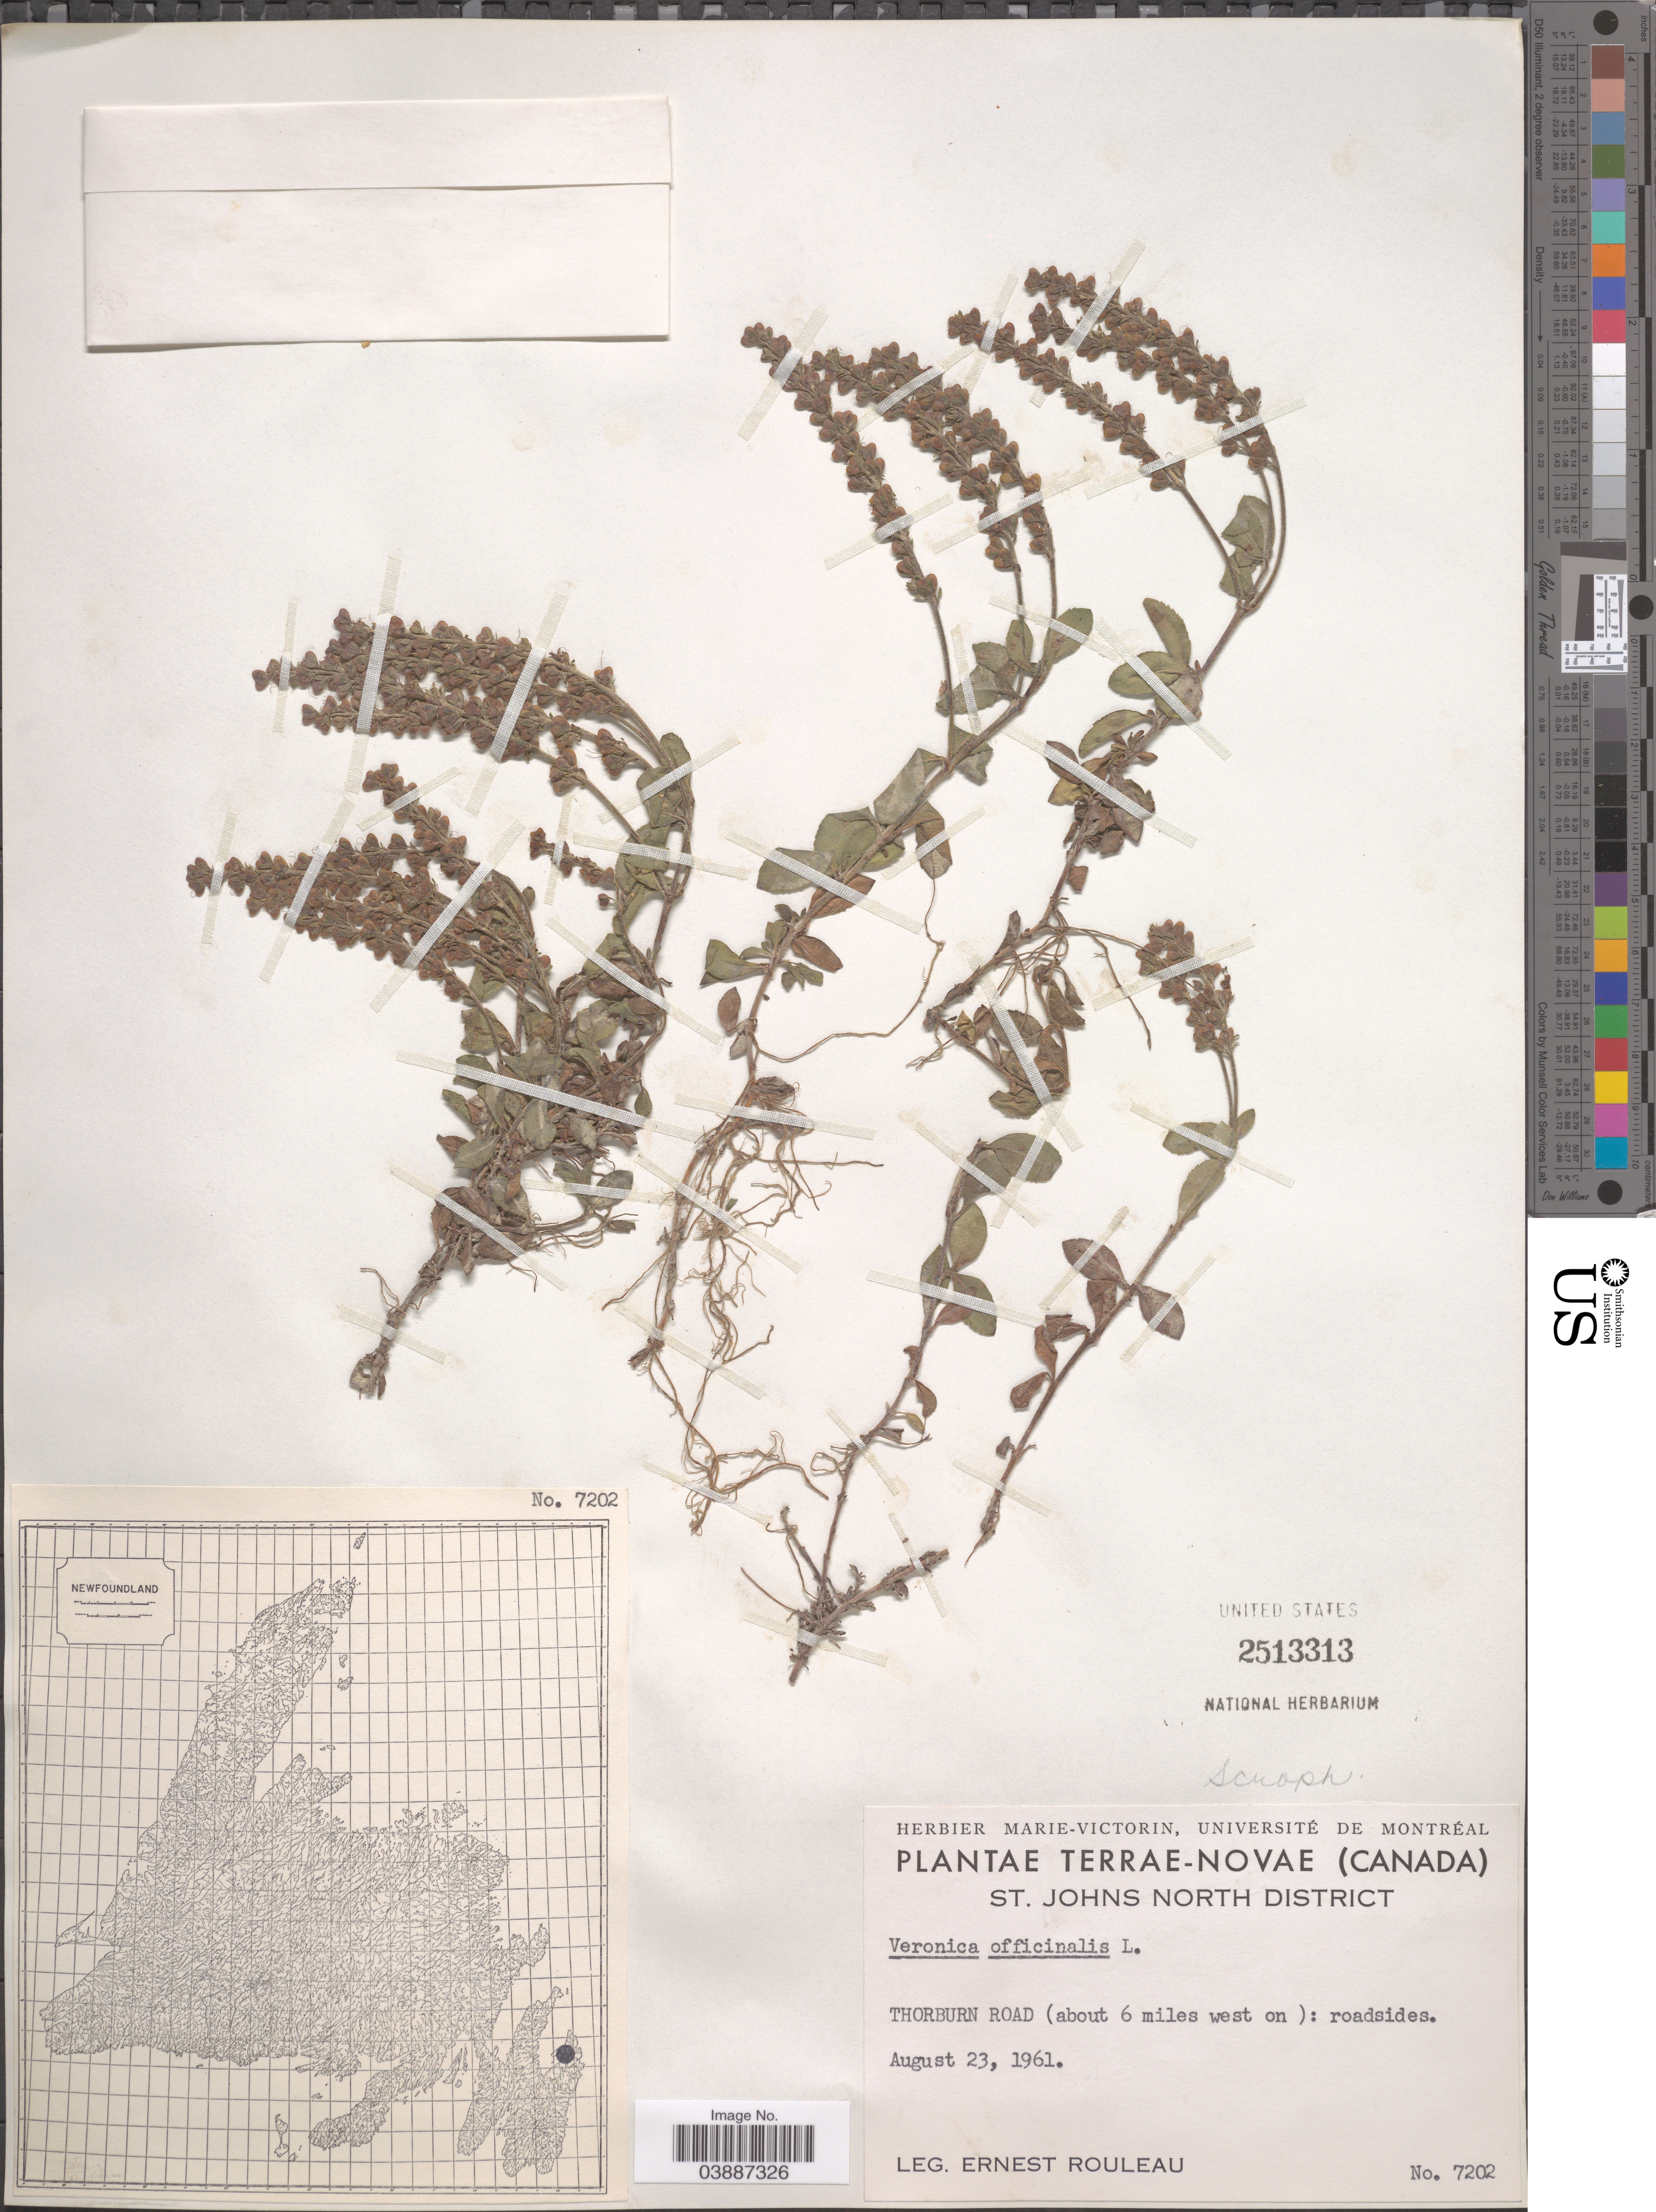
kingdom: Plantae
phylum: Tracheophyta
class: Magnoliopsida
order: Lamiales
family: Plantaginaceae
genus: Veronica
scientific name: Veronica officinalis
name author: L.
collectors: J. Rouleau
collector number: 7202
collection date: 1961-08-23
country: Canada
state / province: Newfoundland and Labrador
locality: Terrae-Novae. St. Johns North District. Thornburn Road (about 6 miles west on).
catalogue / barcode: US 2513313